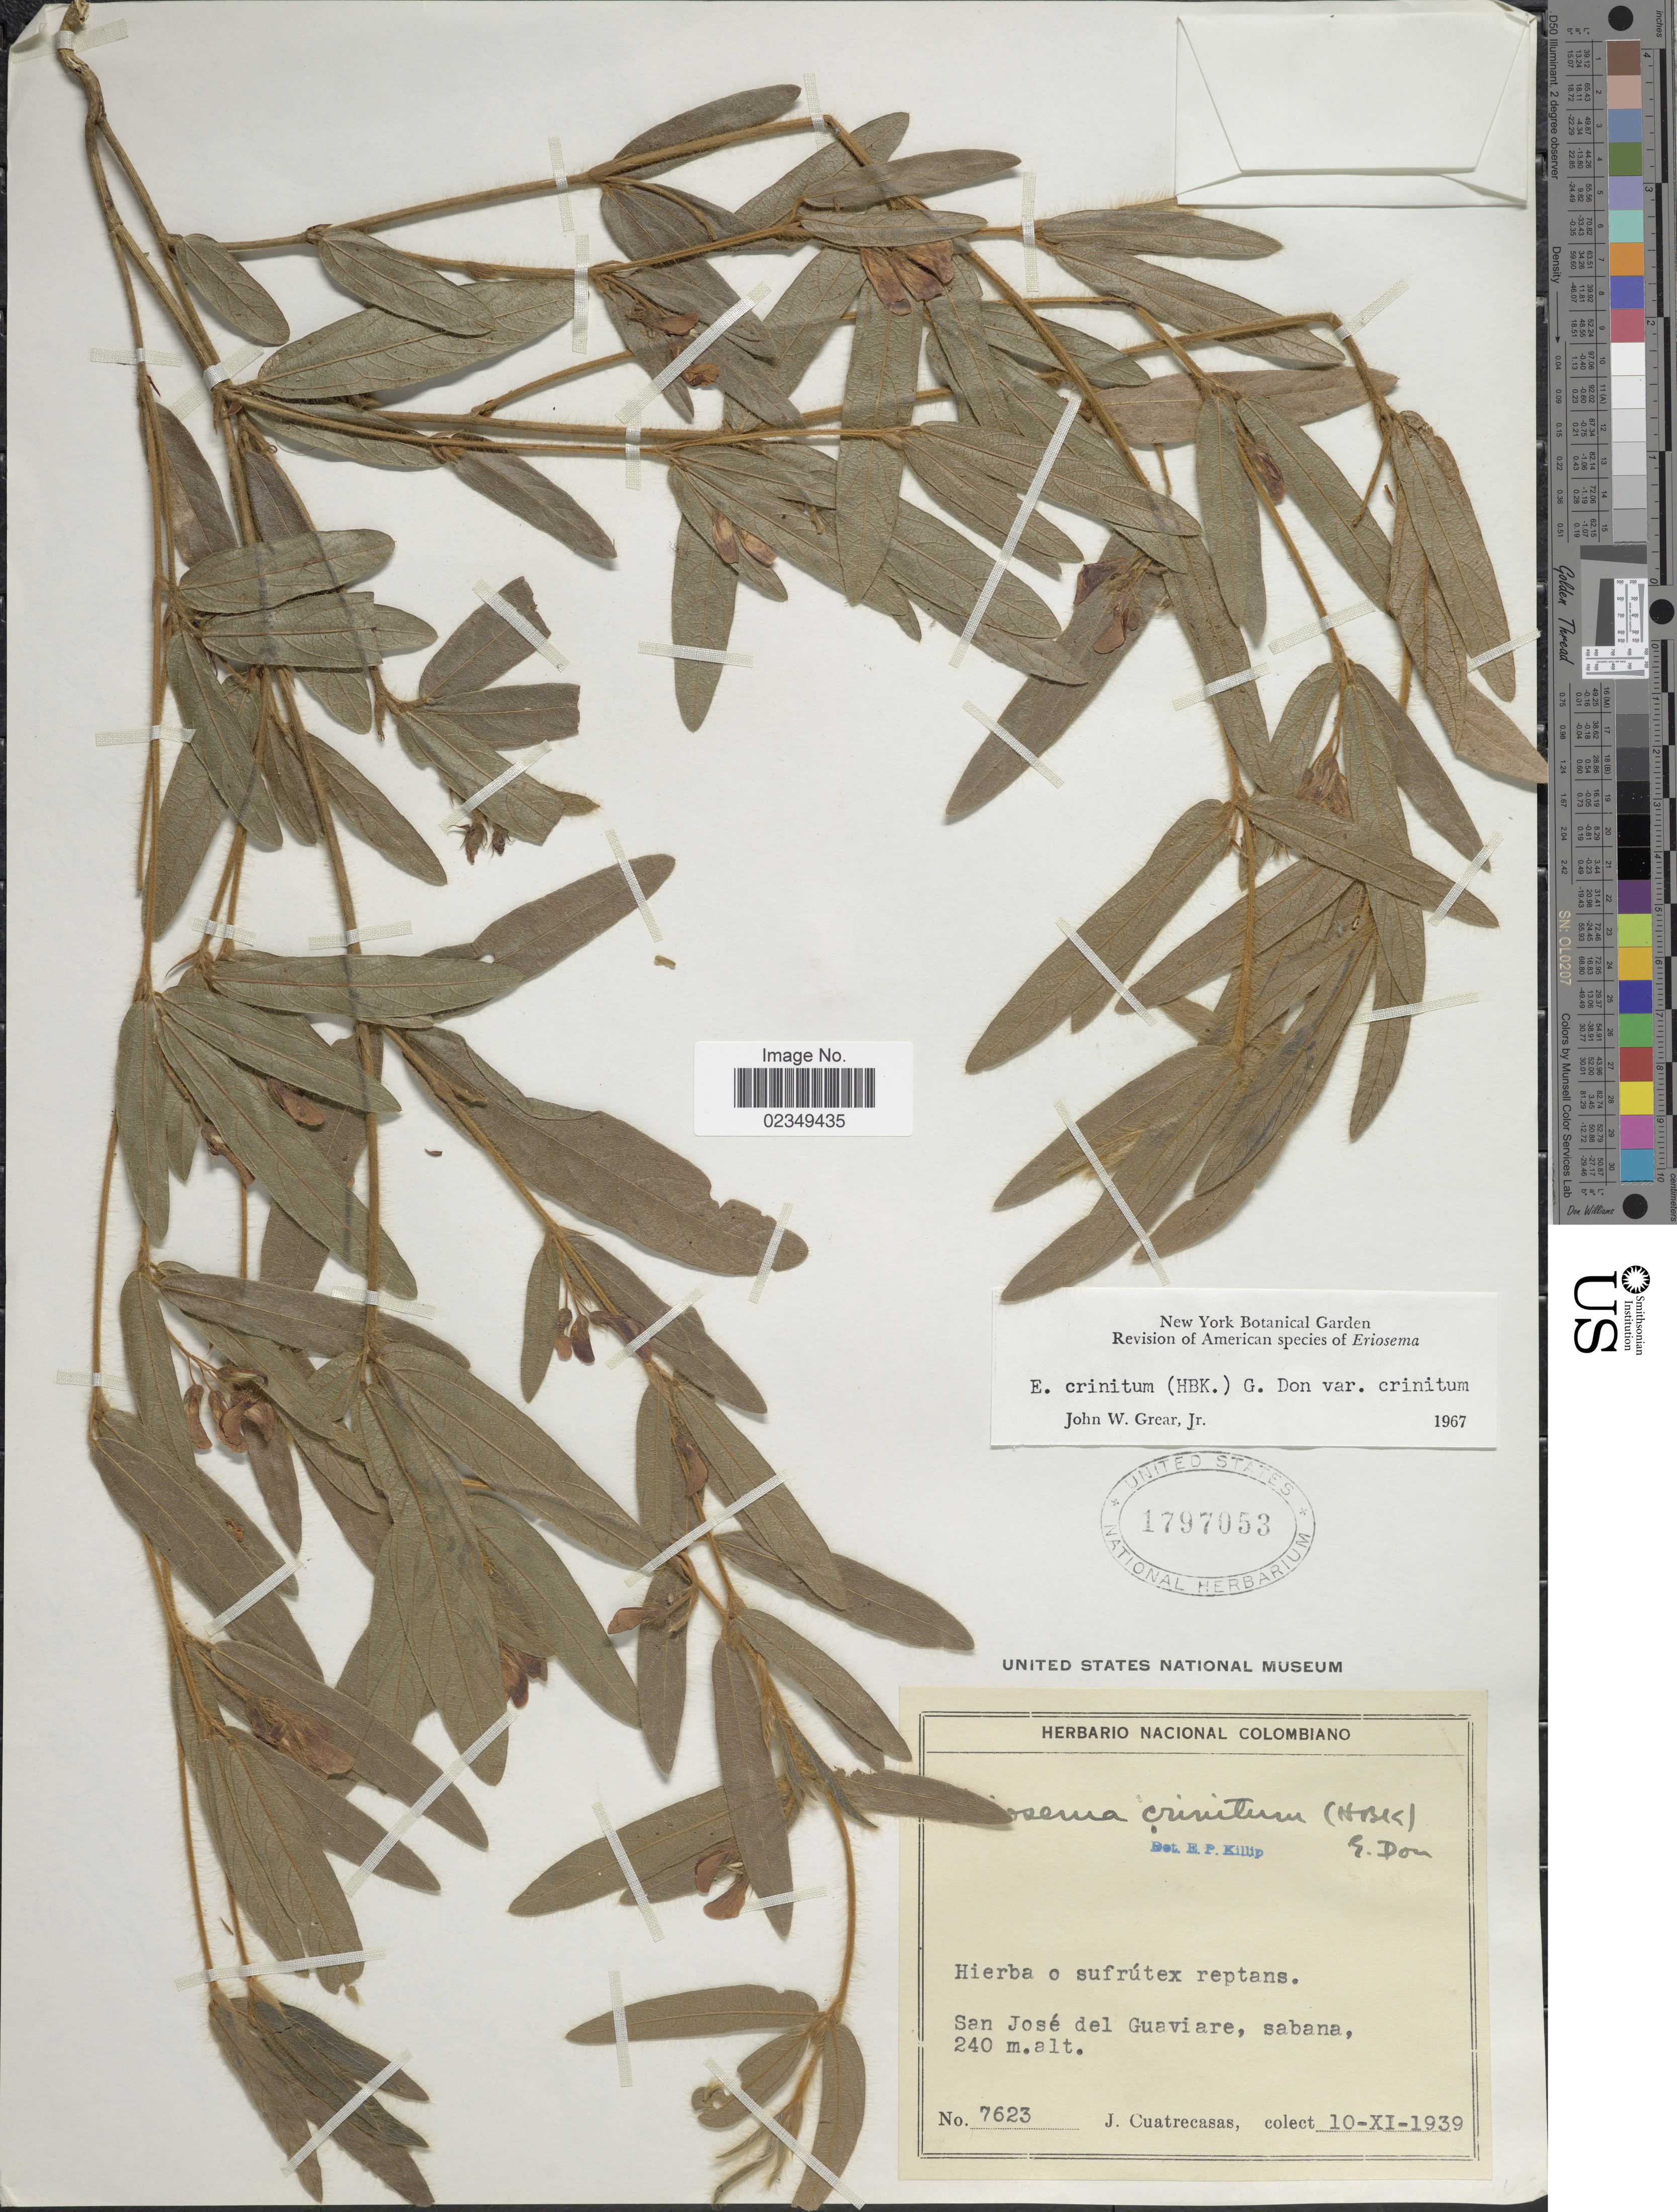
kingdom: Plantae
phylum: Tracheophyta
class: Magnoliopsida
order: Fabales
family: Fabaceae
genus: Eriosema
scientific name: Eriosema crinitum var. crinitum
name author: (Kunth) G. Don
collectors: J. Cuatrecasas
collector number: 7623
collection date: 1939-11-10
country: Colombia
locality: San José del Guaviare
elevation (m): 240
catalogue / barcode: US 1797053